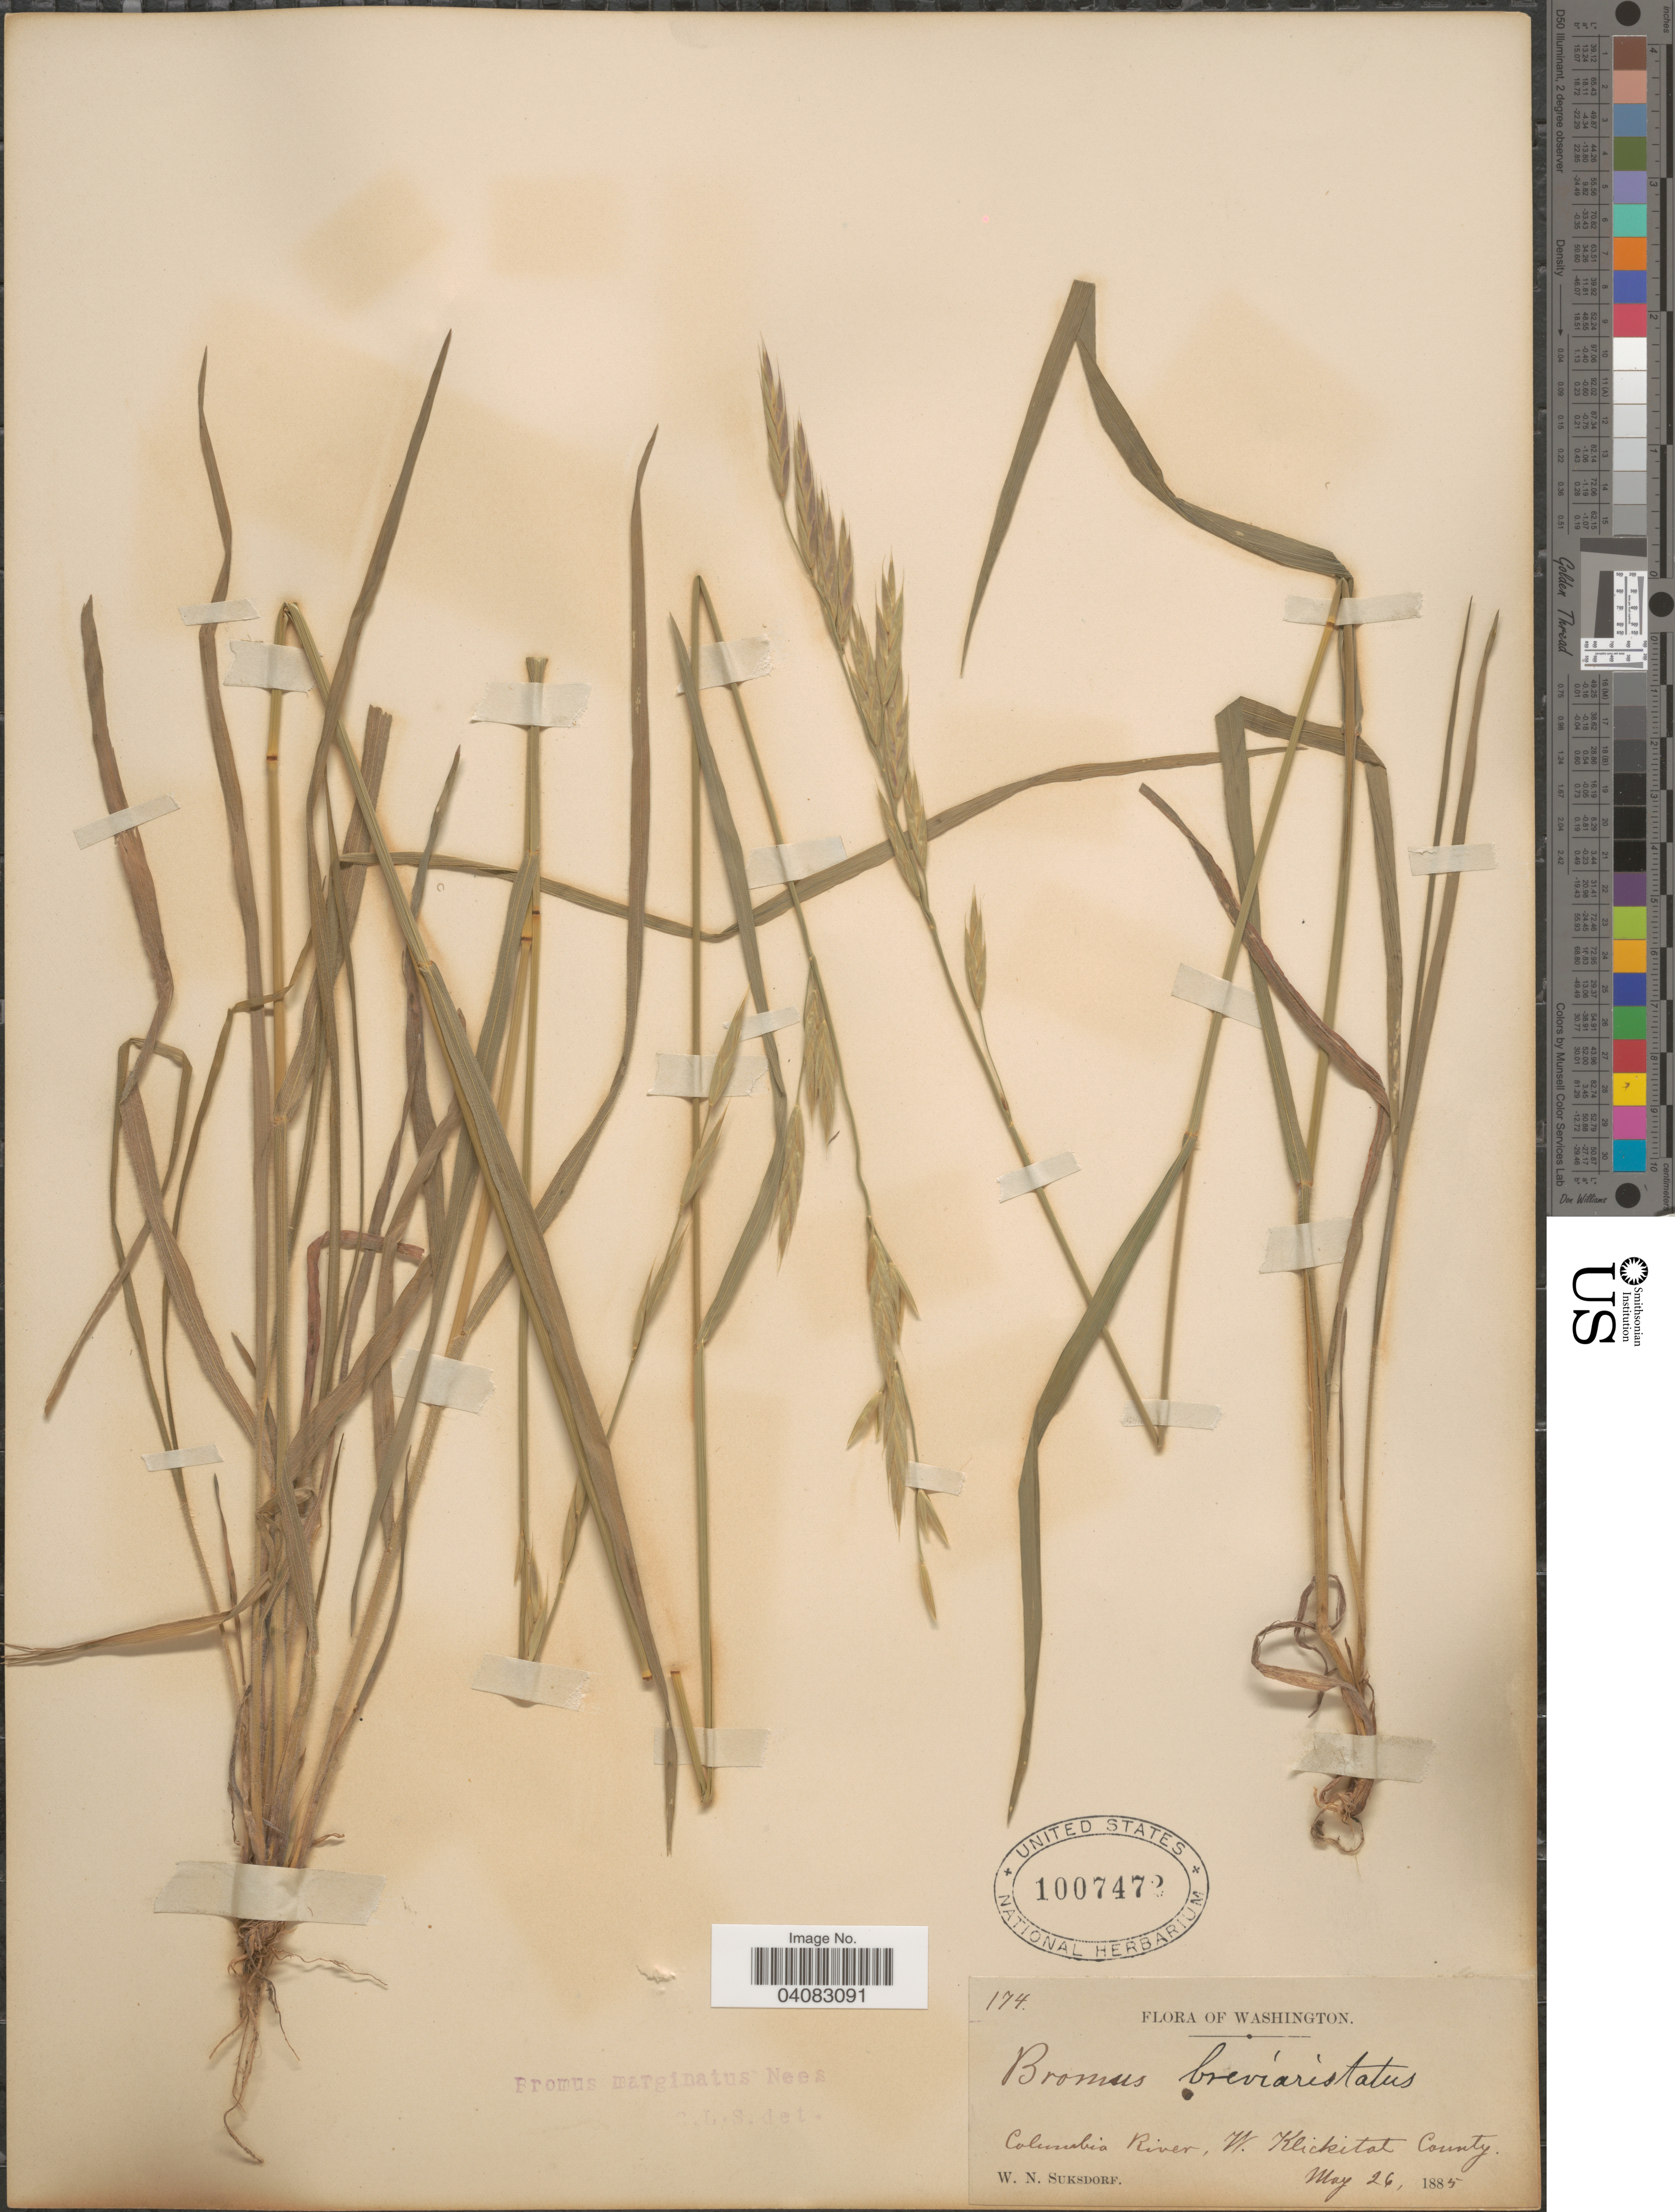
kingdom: Plantae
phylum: Tracheophyta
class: Liliopsida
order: Poales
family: Poaceae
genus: Bromus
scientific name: Bromus marginatus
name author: Nees ex Steud.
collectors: W. N. Suksdorf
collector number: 174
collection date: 1885-05-26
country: United States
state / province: Washington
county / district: Klickitat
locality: Columbia River, W. Klickitat County.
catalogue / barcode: US 1007472